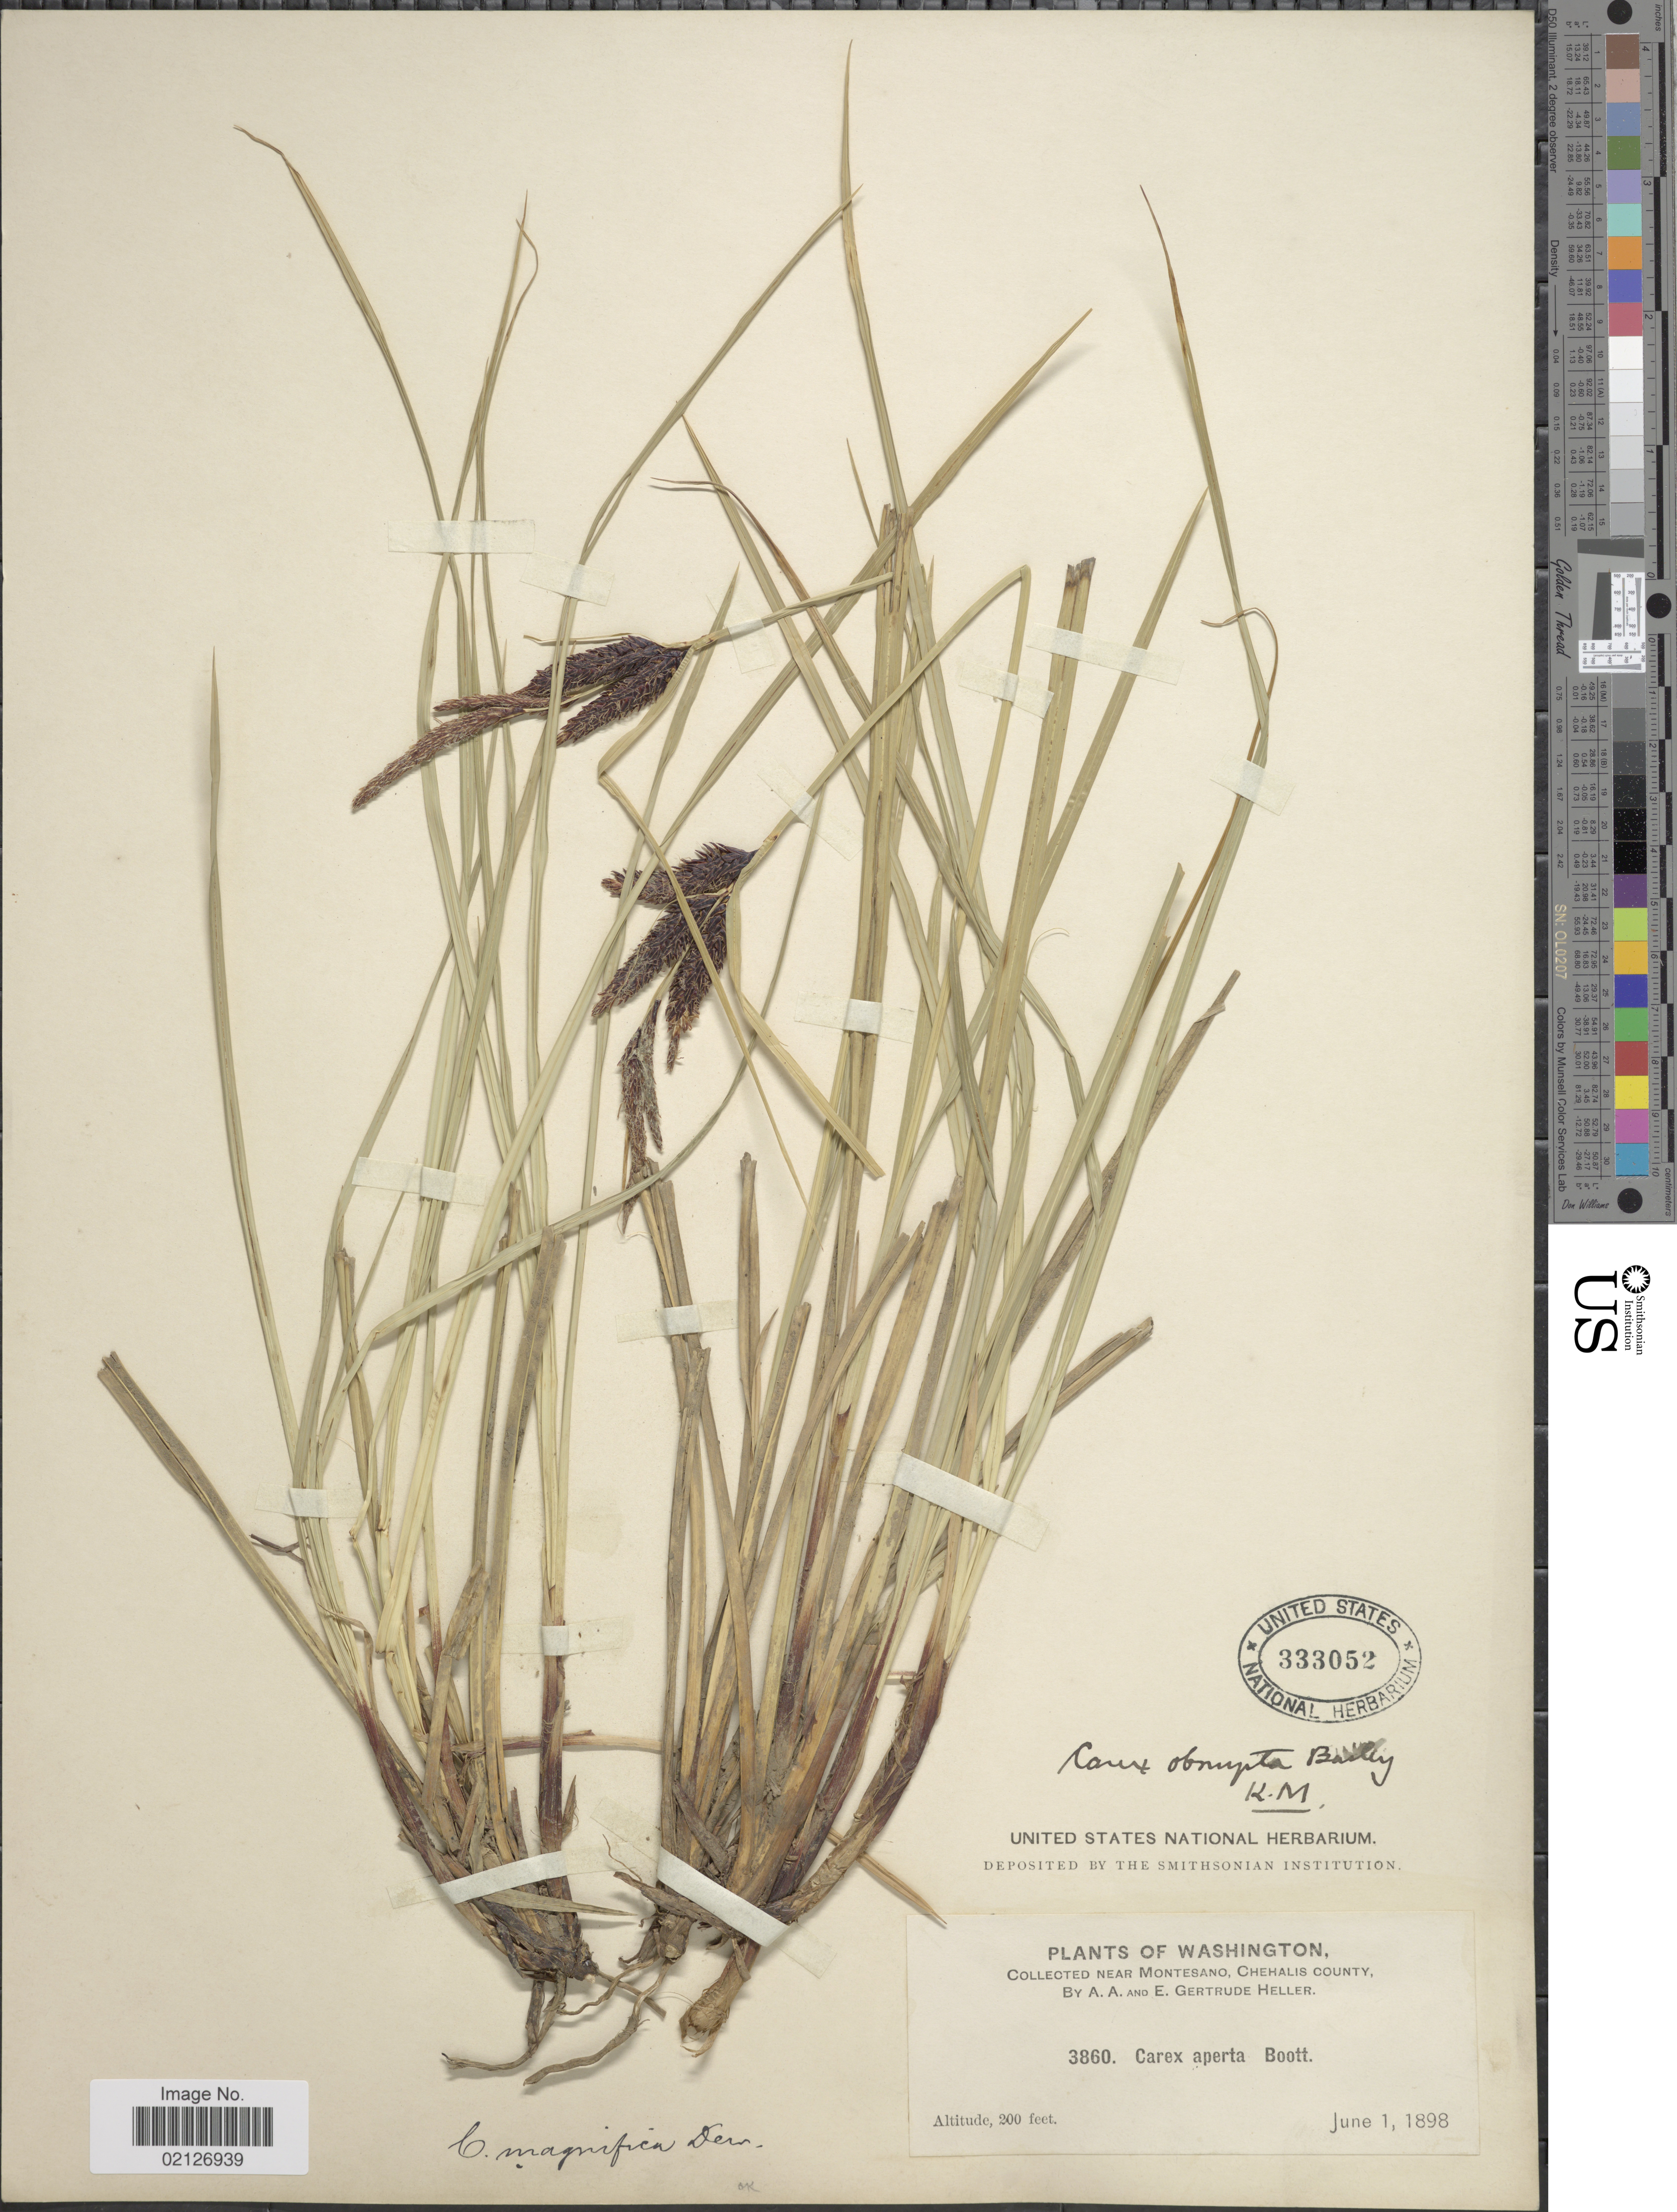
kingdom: Plantae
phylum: Tracheophyta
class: Liliopsida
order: Poales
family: Cyperaceae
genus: Carex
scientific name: Carex obnupta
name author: L.H. Bailey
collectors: A. A. Heller & E. G. Heller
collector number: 3860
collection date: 1898-06-01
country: United States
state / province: Washington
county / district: Grays Harbor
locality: Near Montesano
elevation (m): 61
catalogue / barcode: US 333052